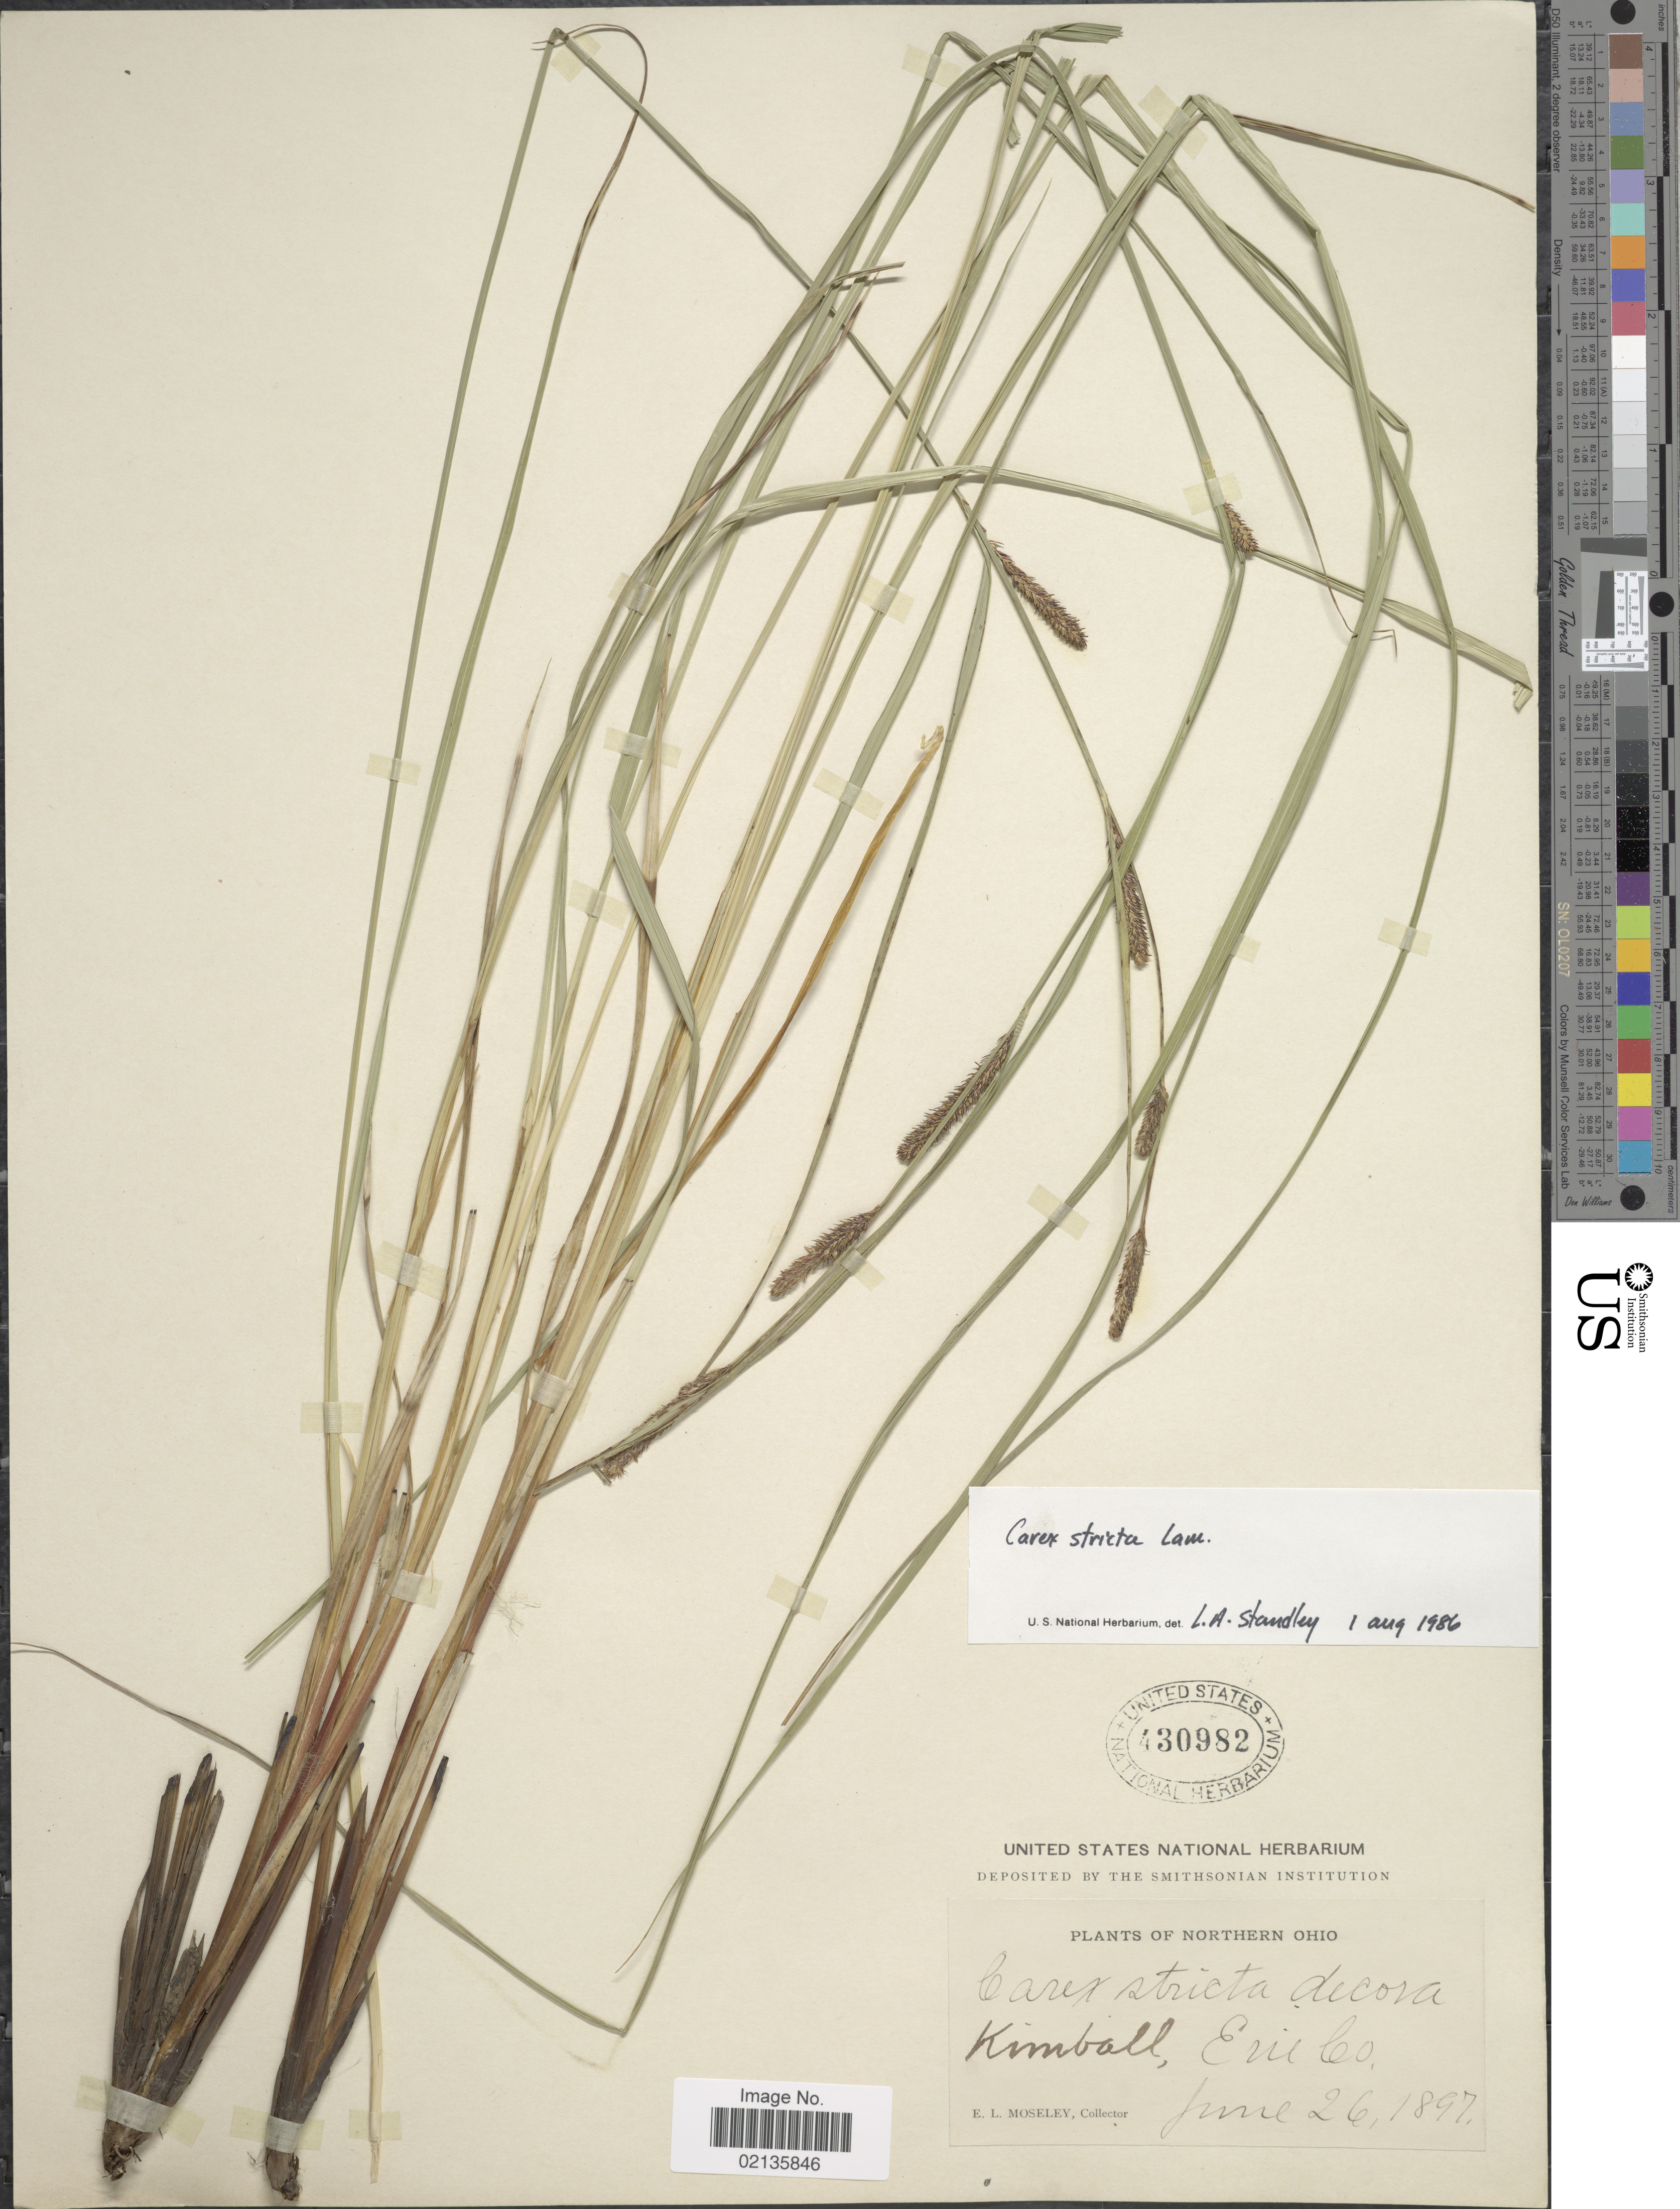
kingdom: Plantae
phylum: Tracheophyta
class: Liliopsida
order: Poales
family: Cyperaceae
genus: Carex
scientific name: Carex stricta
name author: Lam.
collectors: E. Moseley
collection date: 1897-06-26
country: United States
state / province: Ohio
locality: Kimball, Erie Co.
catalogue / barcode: US 430982